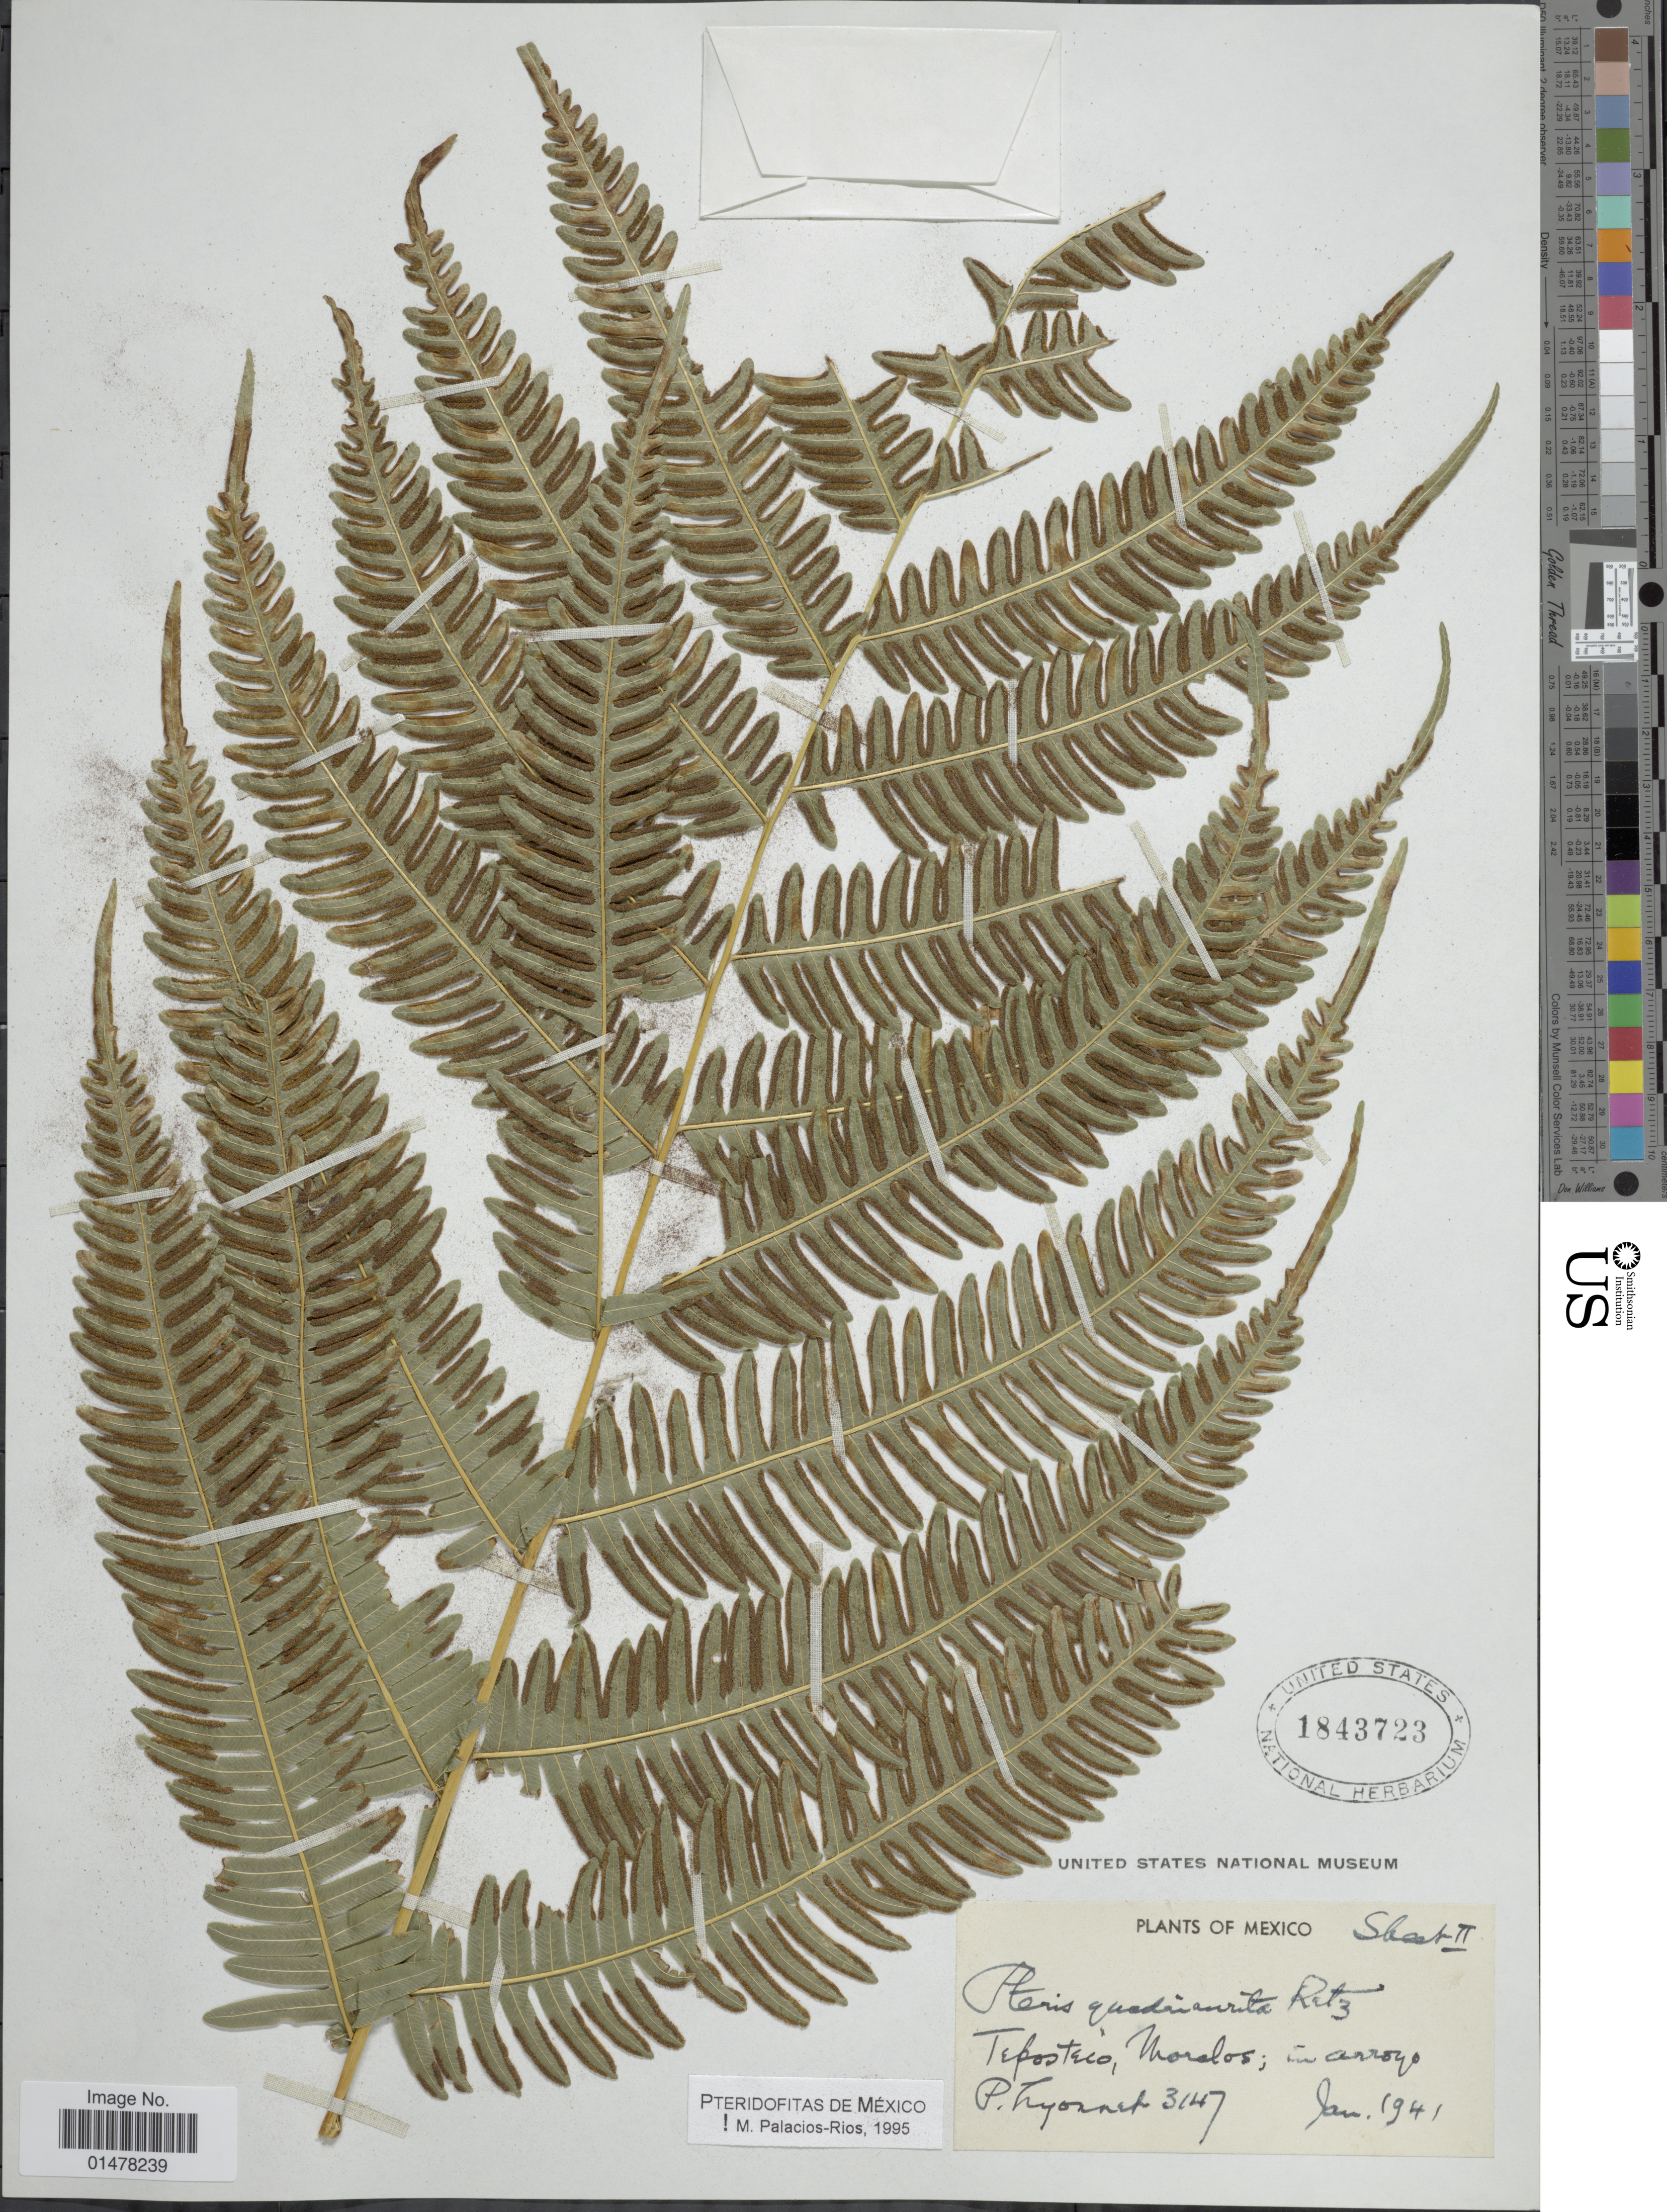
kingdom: Plantae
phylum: Tracheophyta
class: Polypodiopsida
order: Polypodiales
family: Pteridaceae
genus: Pteris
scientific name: Pteris quadriaurita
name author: Retz.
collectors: P. Lyonnet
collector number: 3147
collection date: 1941-01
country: Mexico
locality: Teposteco, Moralos, in arroyo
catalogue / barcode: US 1843723